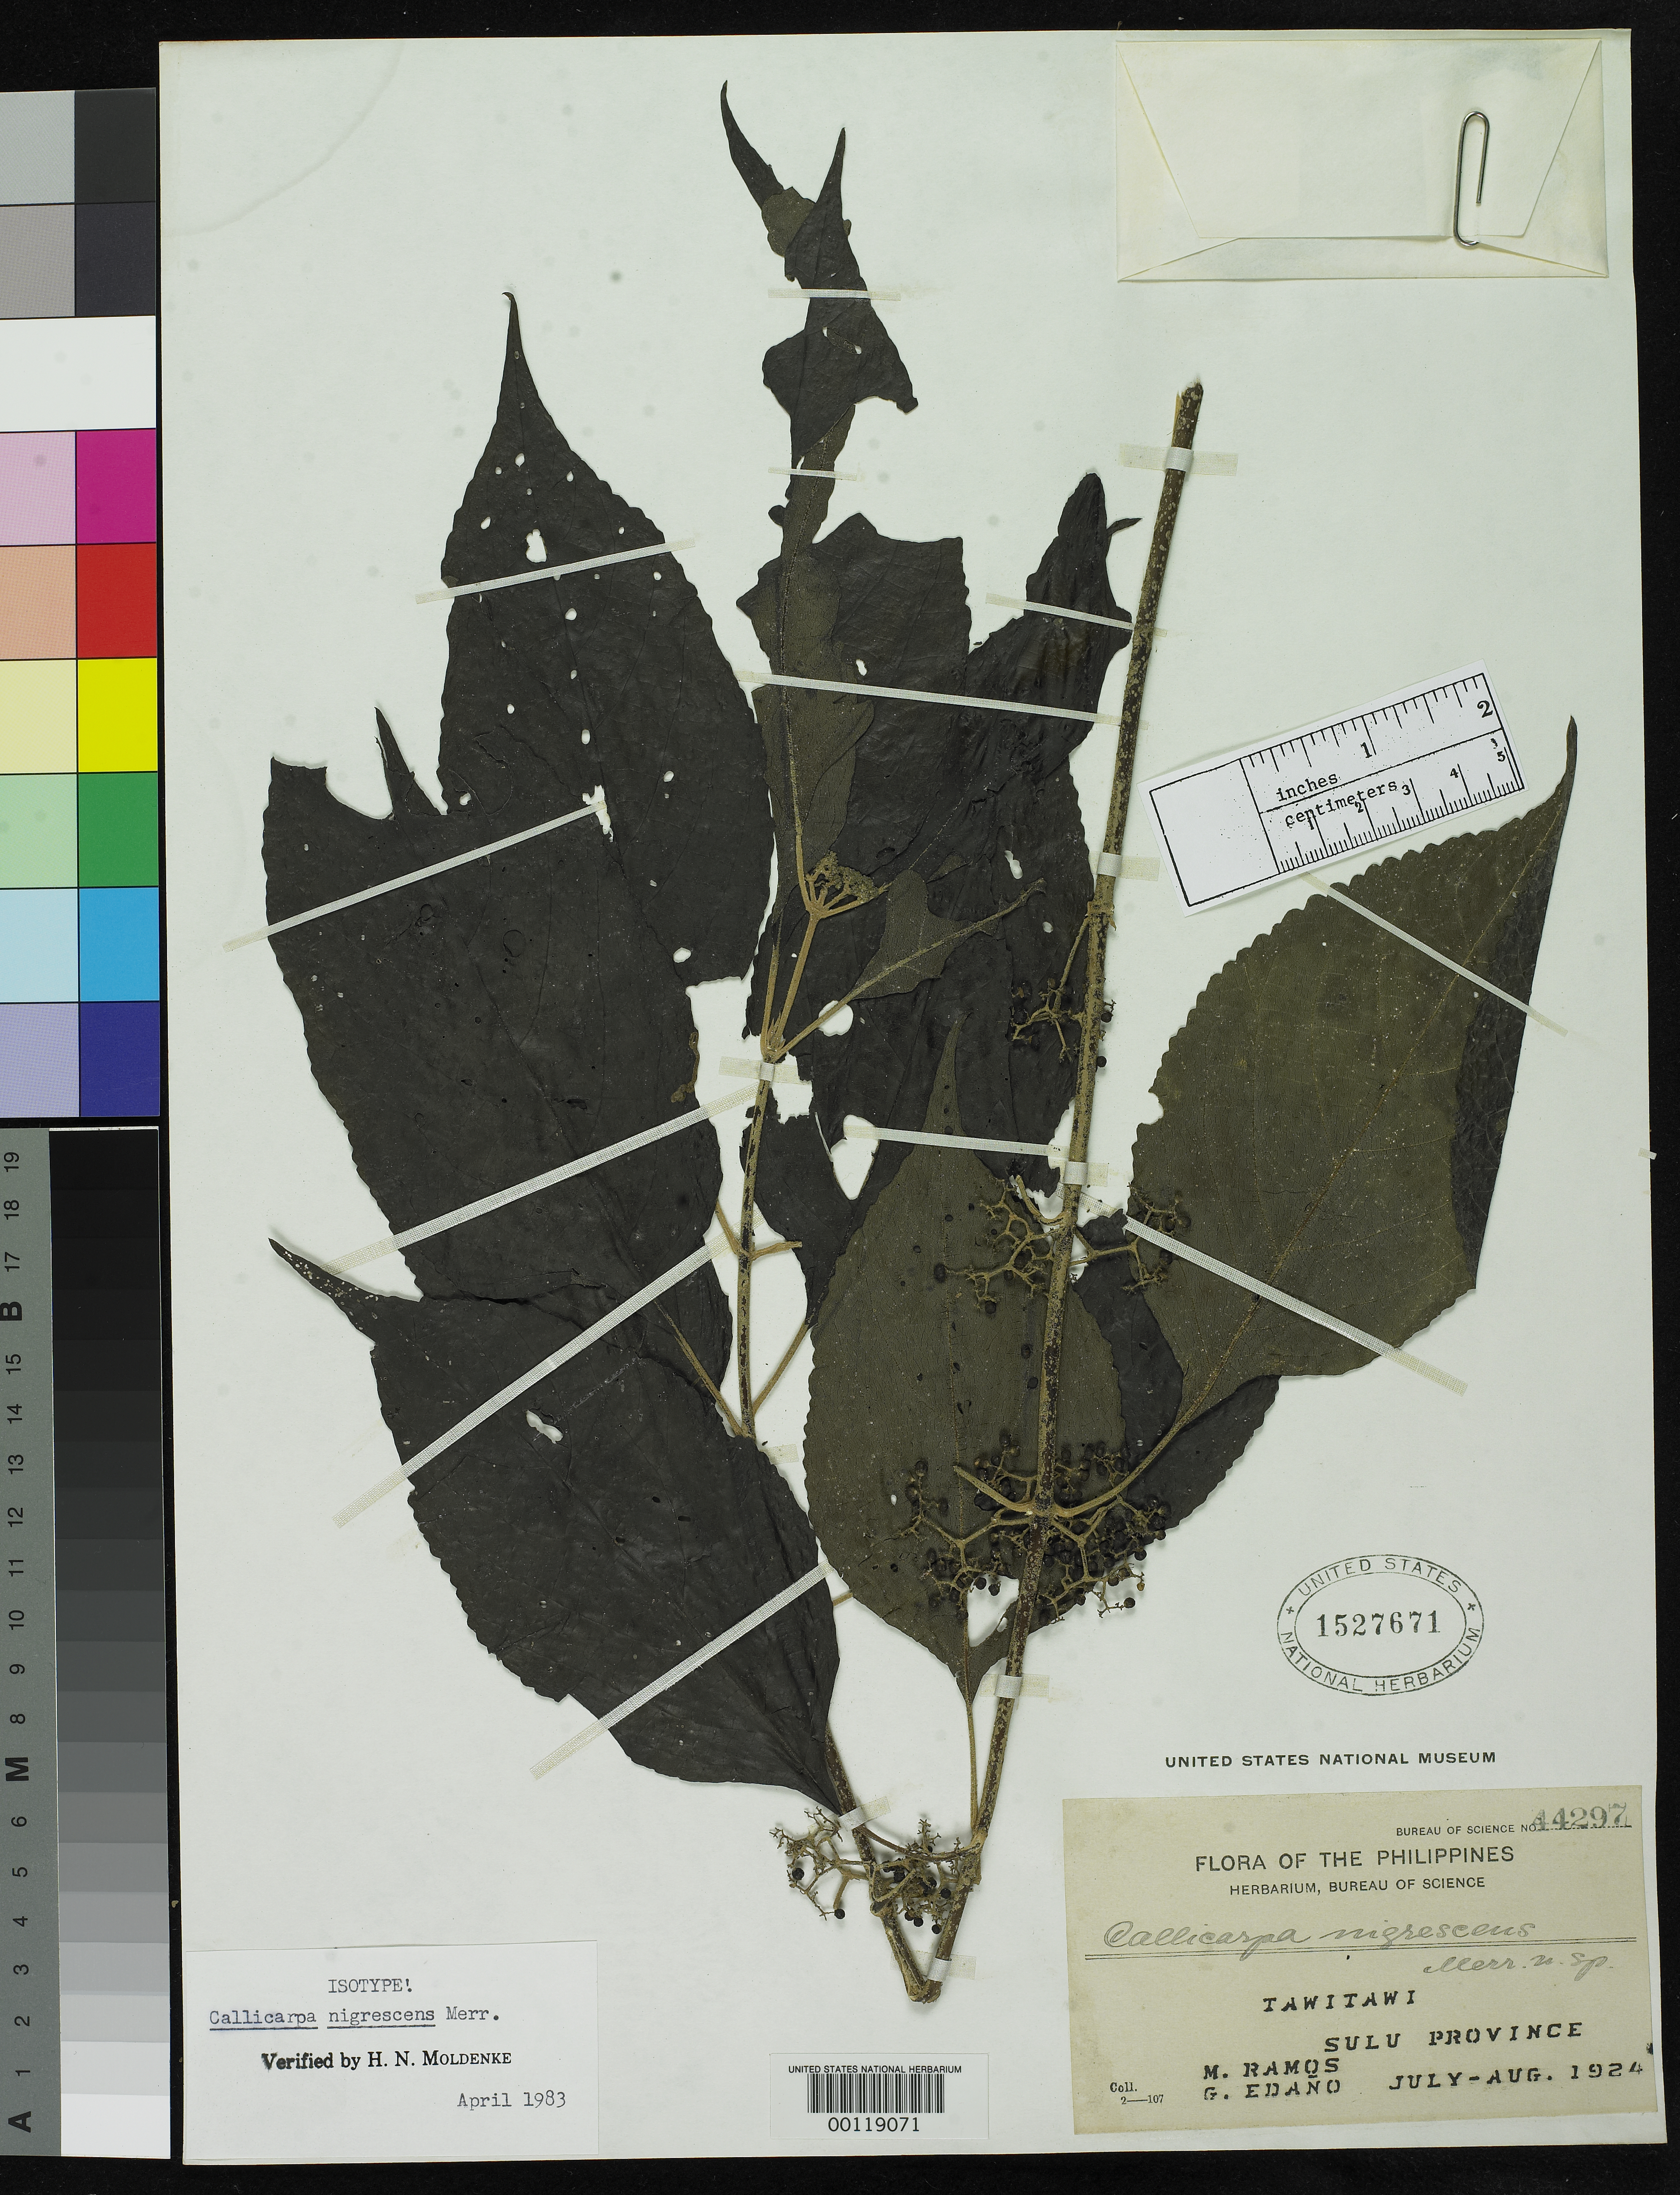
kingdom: Plantae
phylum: Tracheophyta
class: Magnoliopsida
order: Lamiales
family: Lamiaceae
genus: Callicarpa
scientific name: Callicarpa nigrescens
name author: Merr.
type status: Isotype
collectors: M. Ramos & G. E. Edaño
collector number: Bur. Sci. 44297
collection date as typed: Jul 1924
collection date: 1924-07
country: Philippines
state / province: Muslim Mindanao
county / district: Sulu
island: Tawatawi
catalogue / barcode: US 1527671